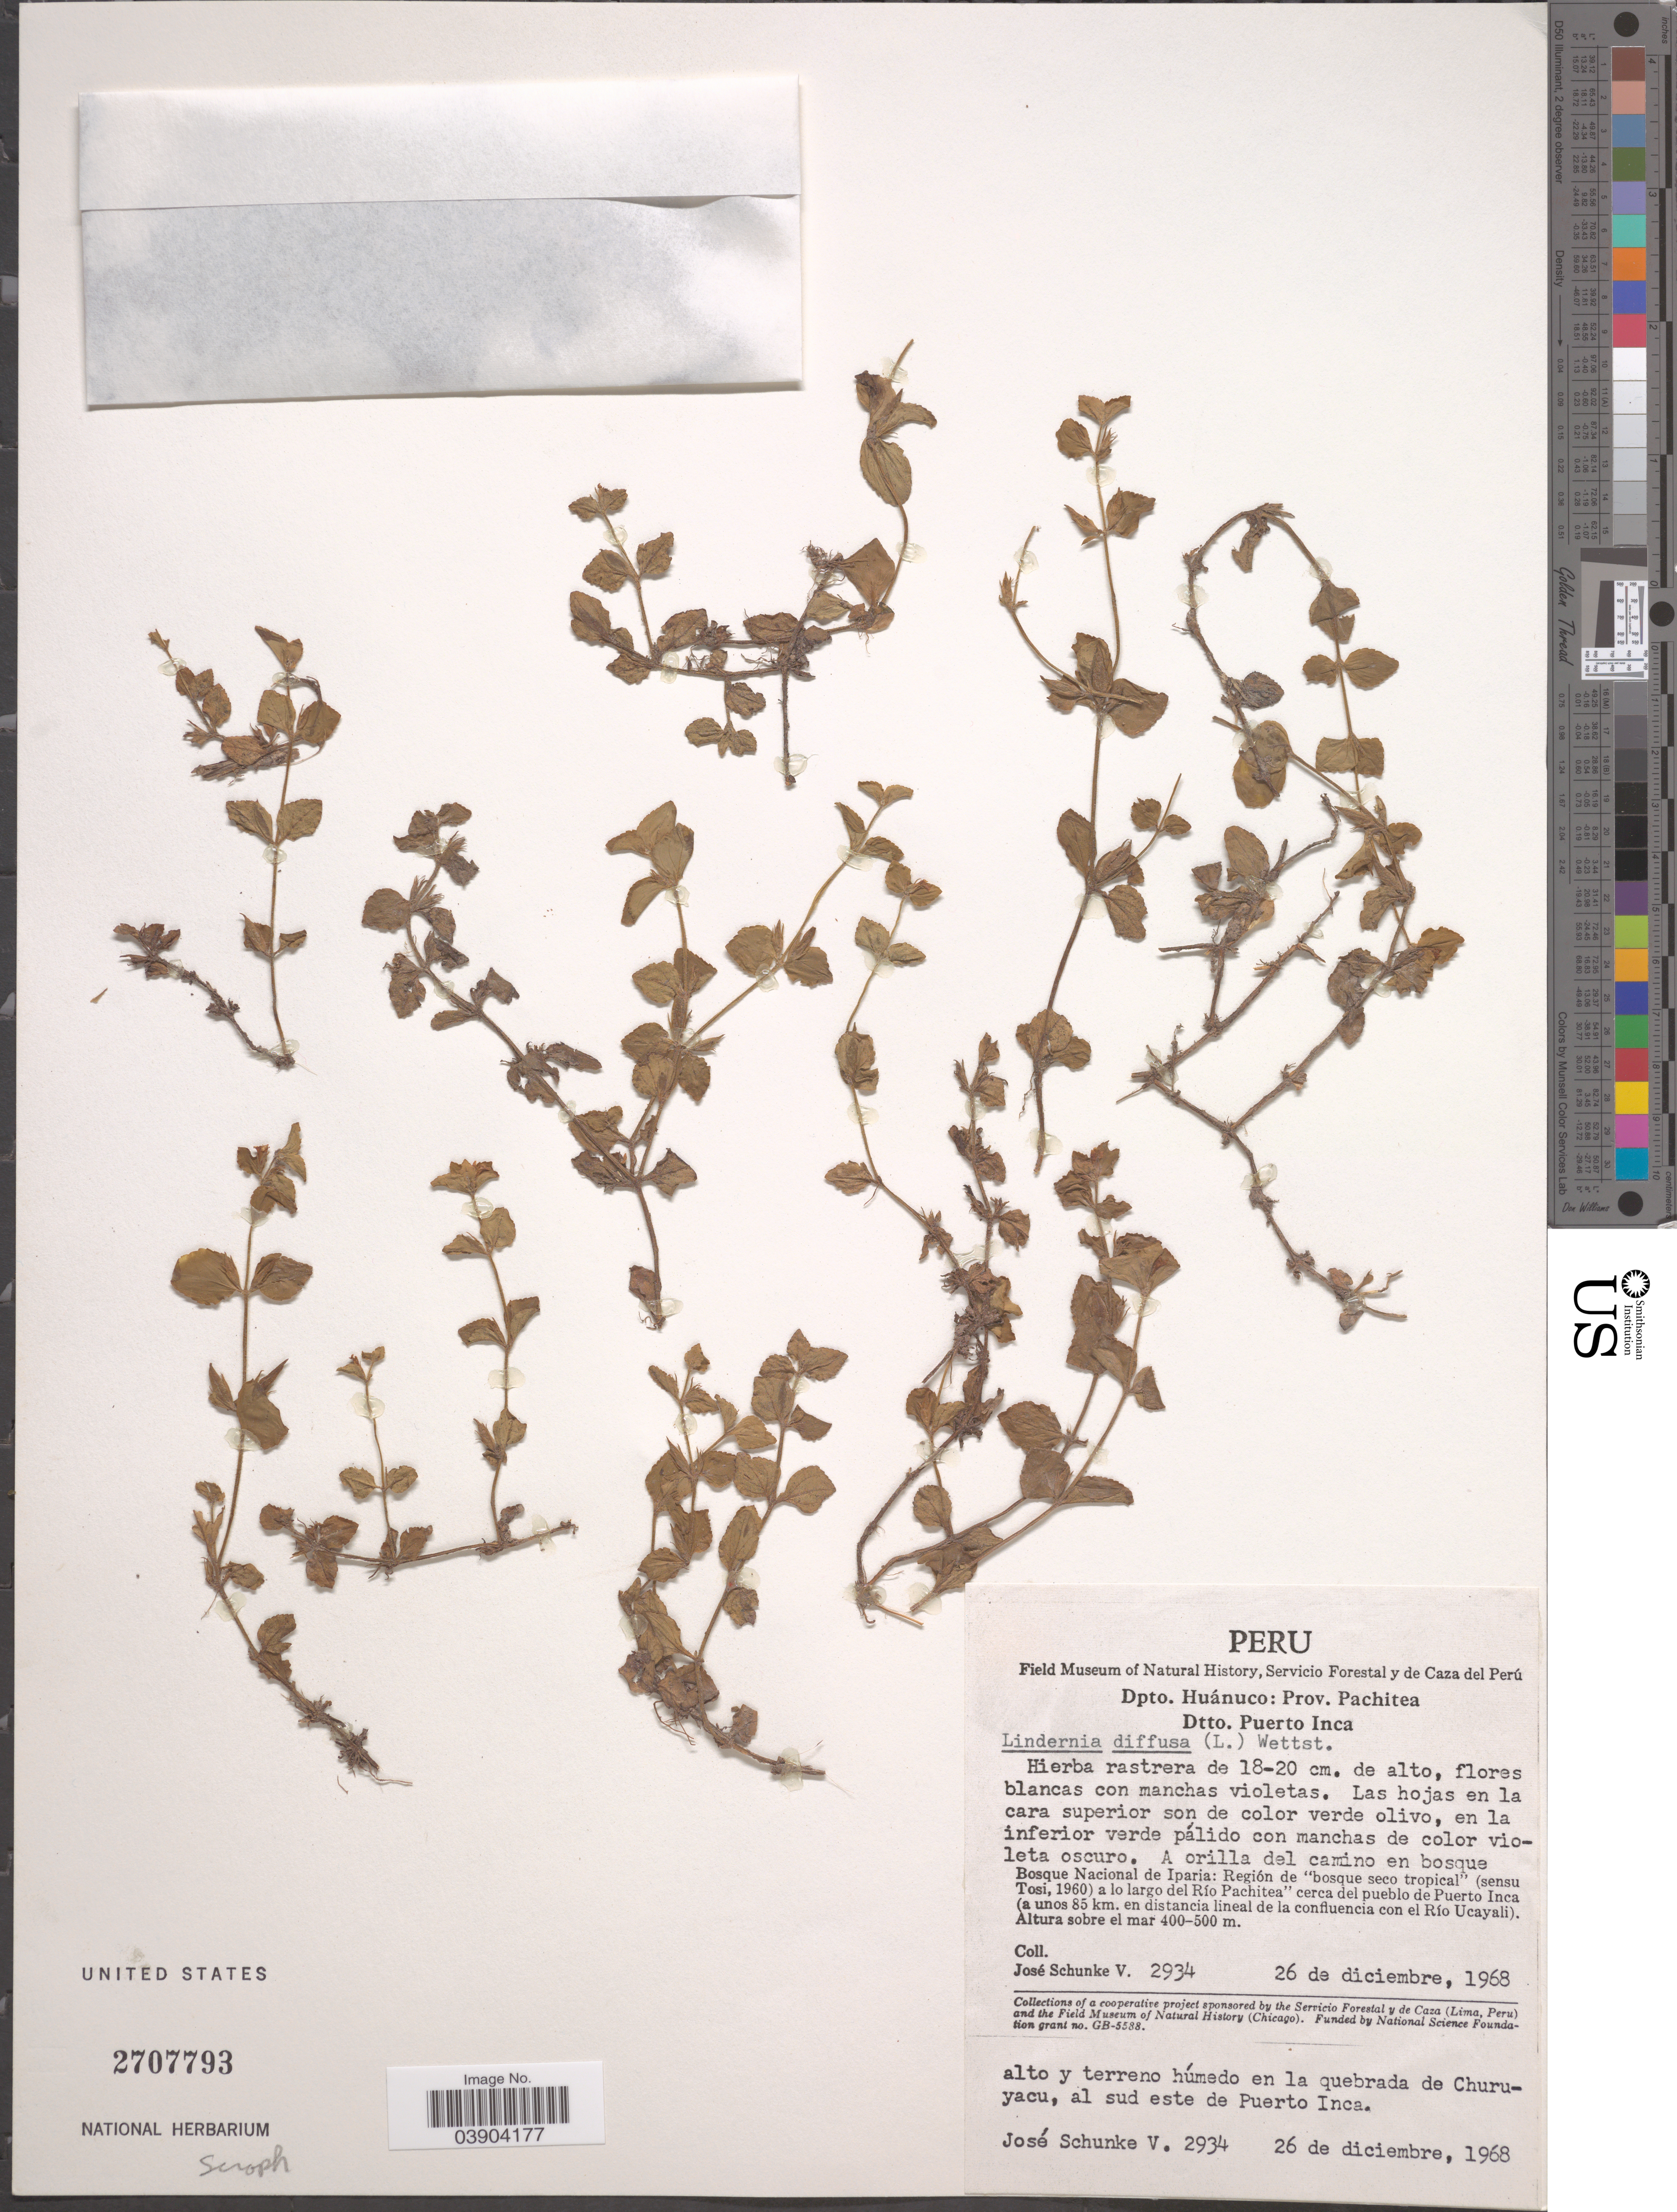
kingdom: Plantae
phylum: Tracheophyta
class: Magnoliopsida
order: Lamiales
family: Linderniaceae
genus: Lindernia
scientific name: Lindernia diffusa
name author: (L.) Wettst.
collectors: J. Schunke Vigo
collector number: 2934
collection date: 1968-12-26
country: Peru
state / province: Huánuco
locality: Dpto. Huánuco: Prov. Pachitea. Dtto. Puerto Inca. A orillo del camino en bosque alto y terreno húmedo en la quebrada de Churuyacu, al sud este de Puerto Inca. Bosque Nacional de Iparia: Región de "bosque seco tropical" (sensu Tosi, 1960) a lo largo del Río Pachitea cerca del pueblo de Puerto Inca (a unos 85 km. en distancia lineal de la confluencia con el Río Ucayali).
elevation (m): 400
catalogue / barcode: US 2707793